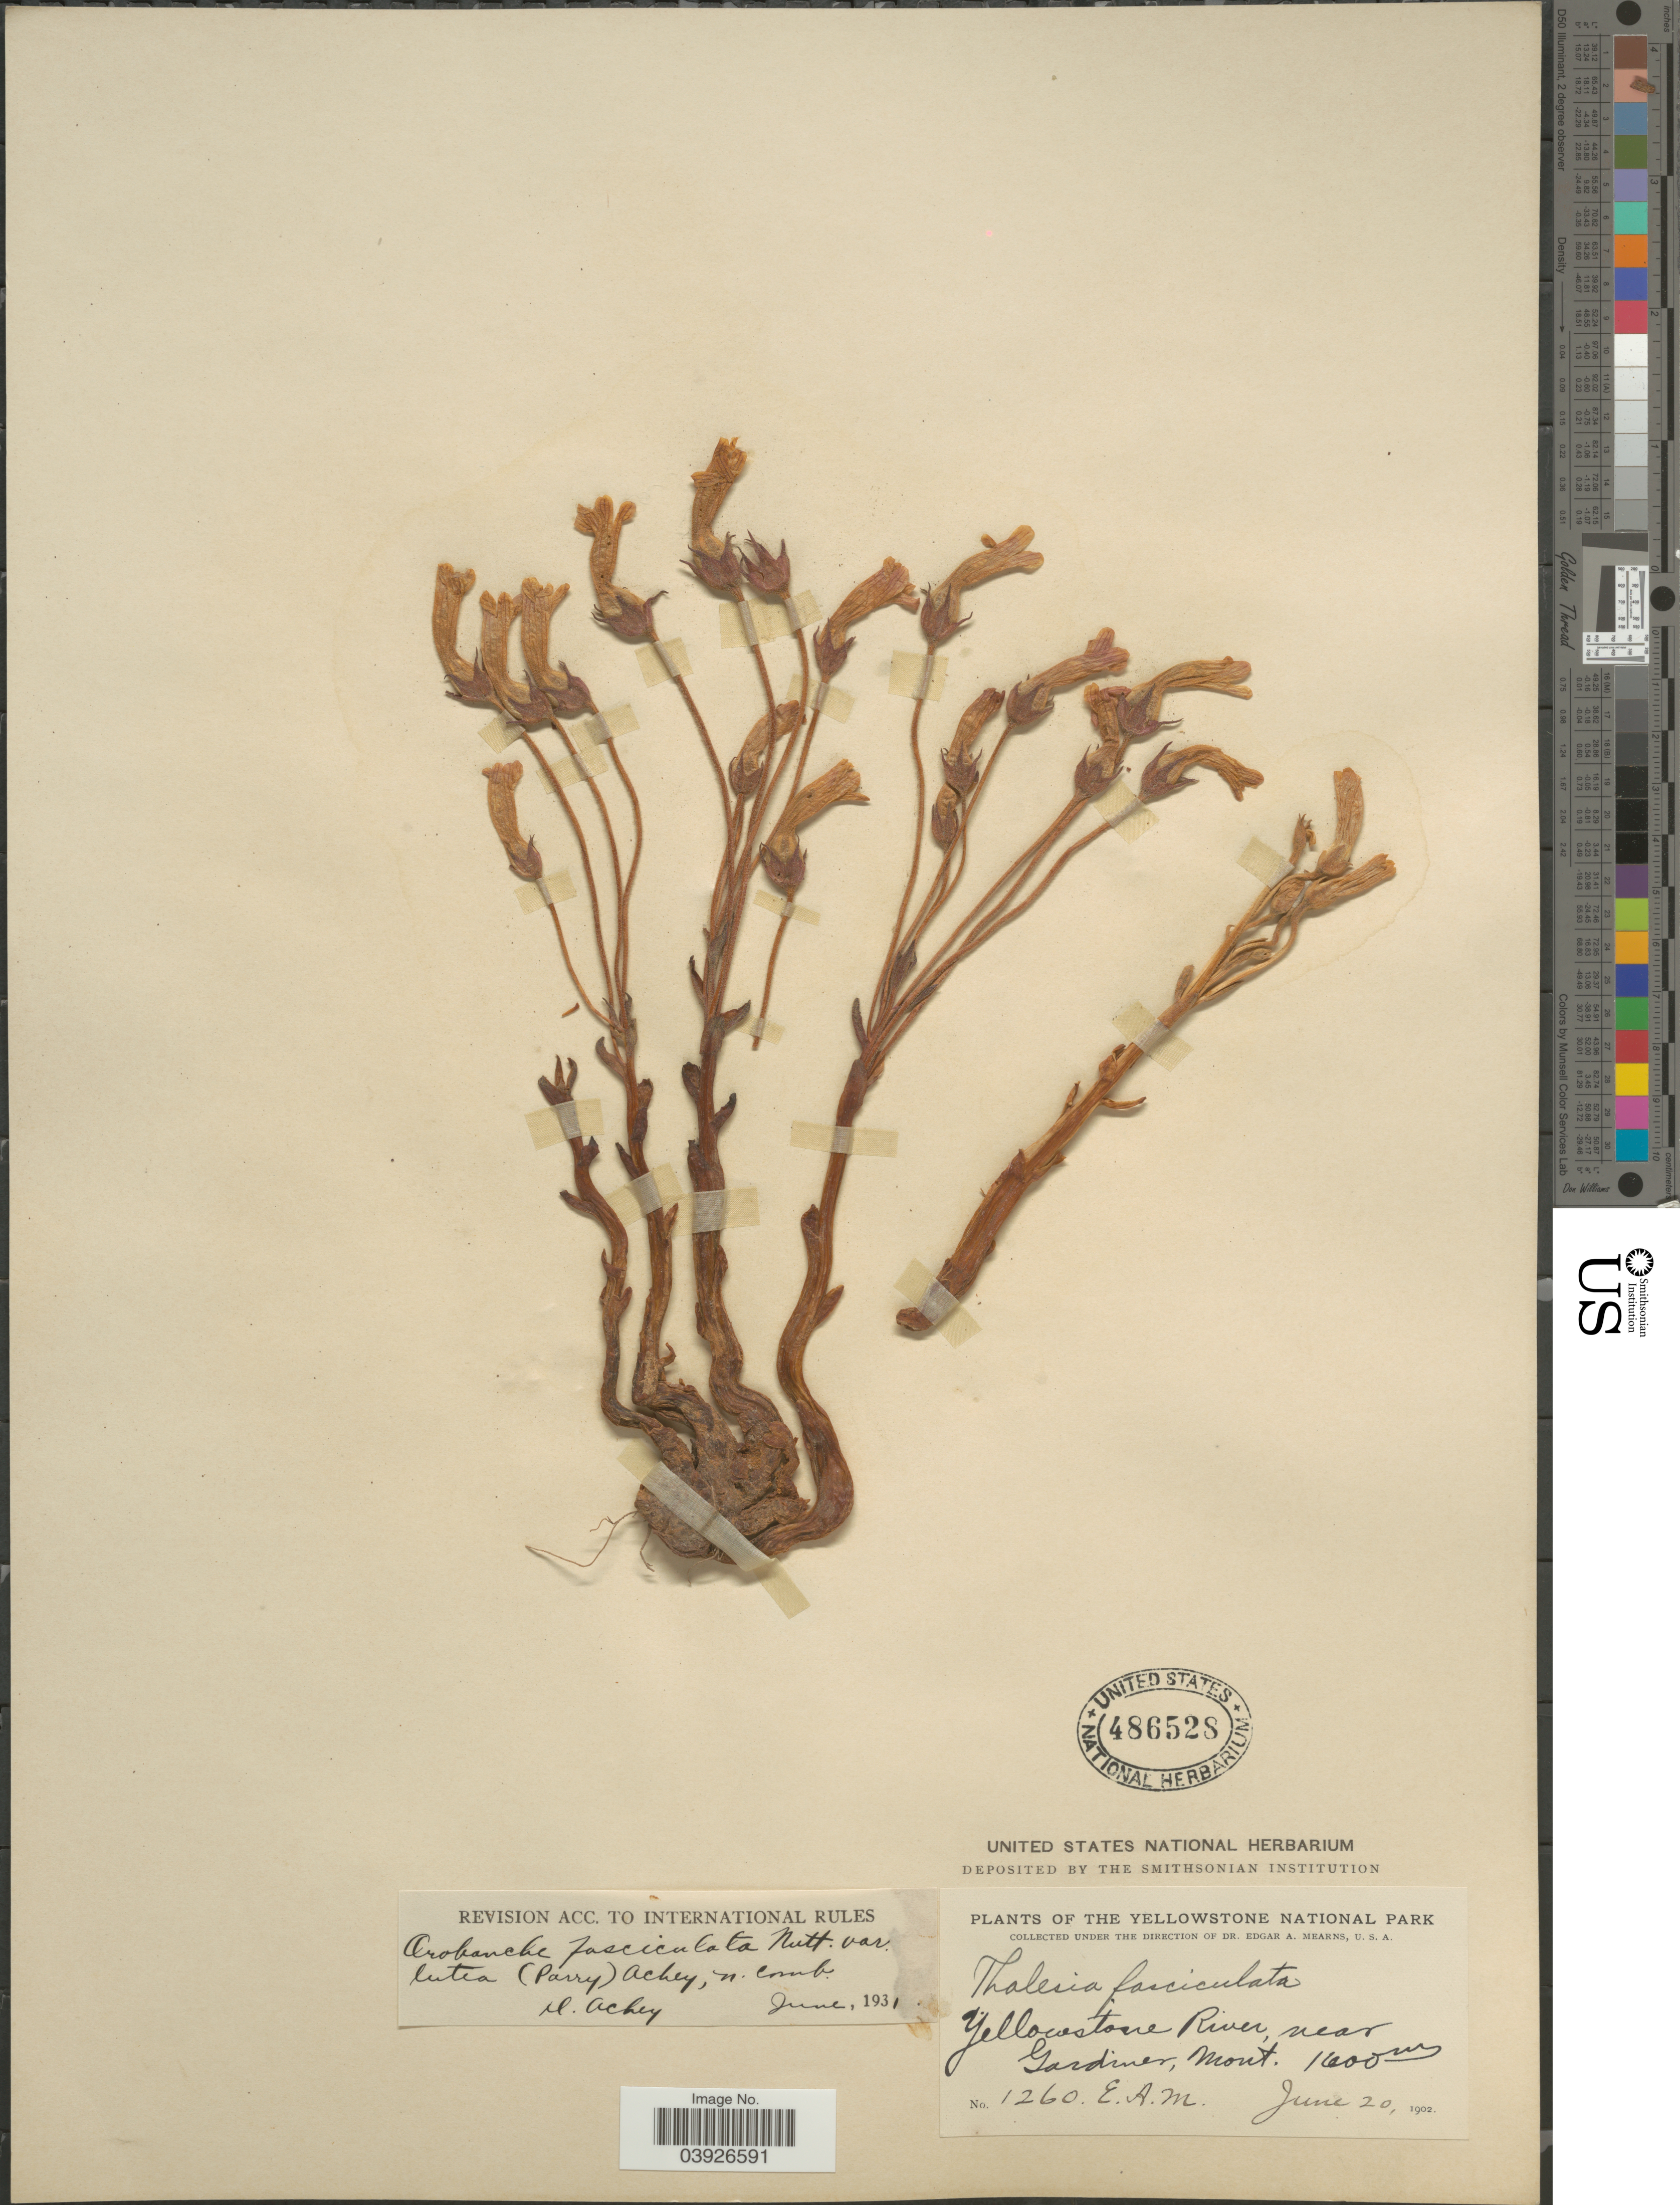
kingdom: Plantae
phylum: Tracheophyta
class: Magnoliopsida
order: Lamiales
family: Orobanchaceae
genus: Aphyllon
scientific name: Aphyllon fasciculatum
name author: (Nutt.) Torr. & A. Gray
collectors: E. A. Mearns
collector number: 1260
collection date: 1902-06-20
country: United States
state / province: Montana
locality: The Yellowstone National Park. Yellowstone River, near Gardiner.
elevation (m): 1600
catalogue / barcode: US 486528